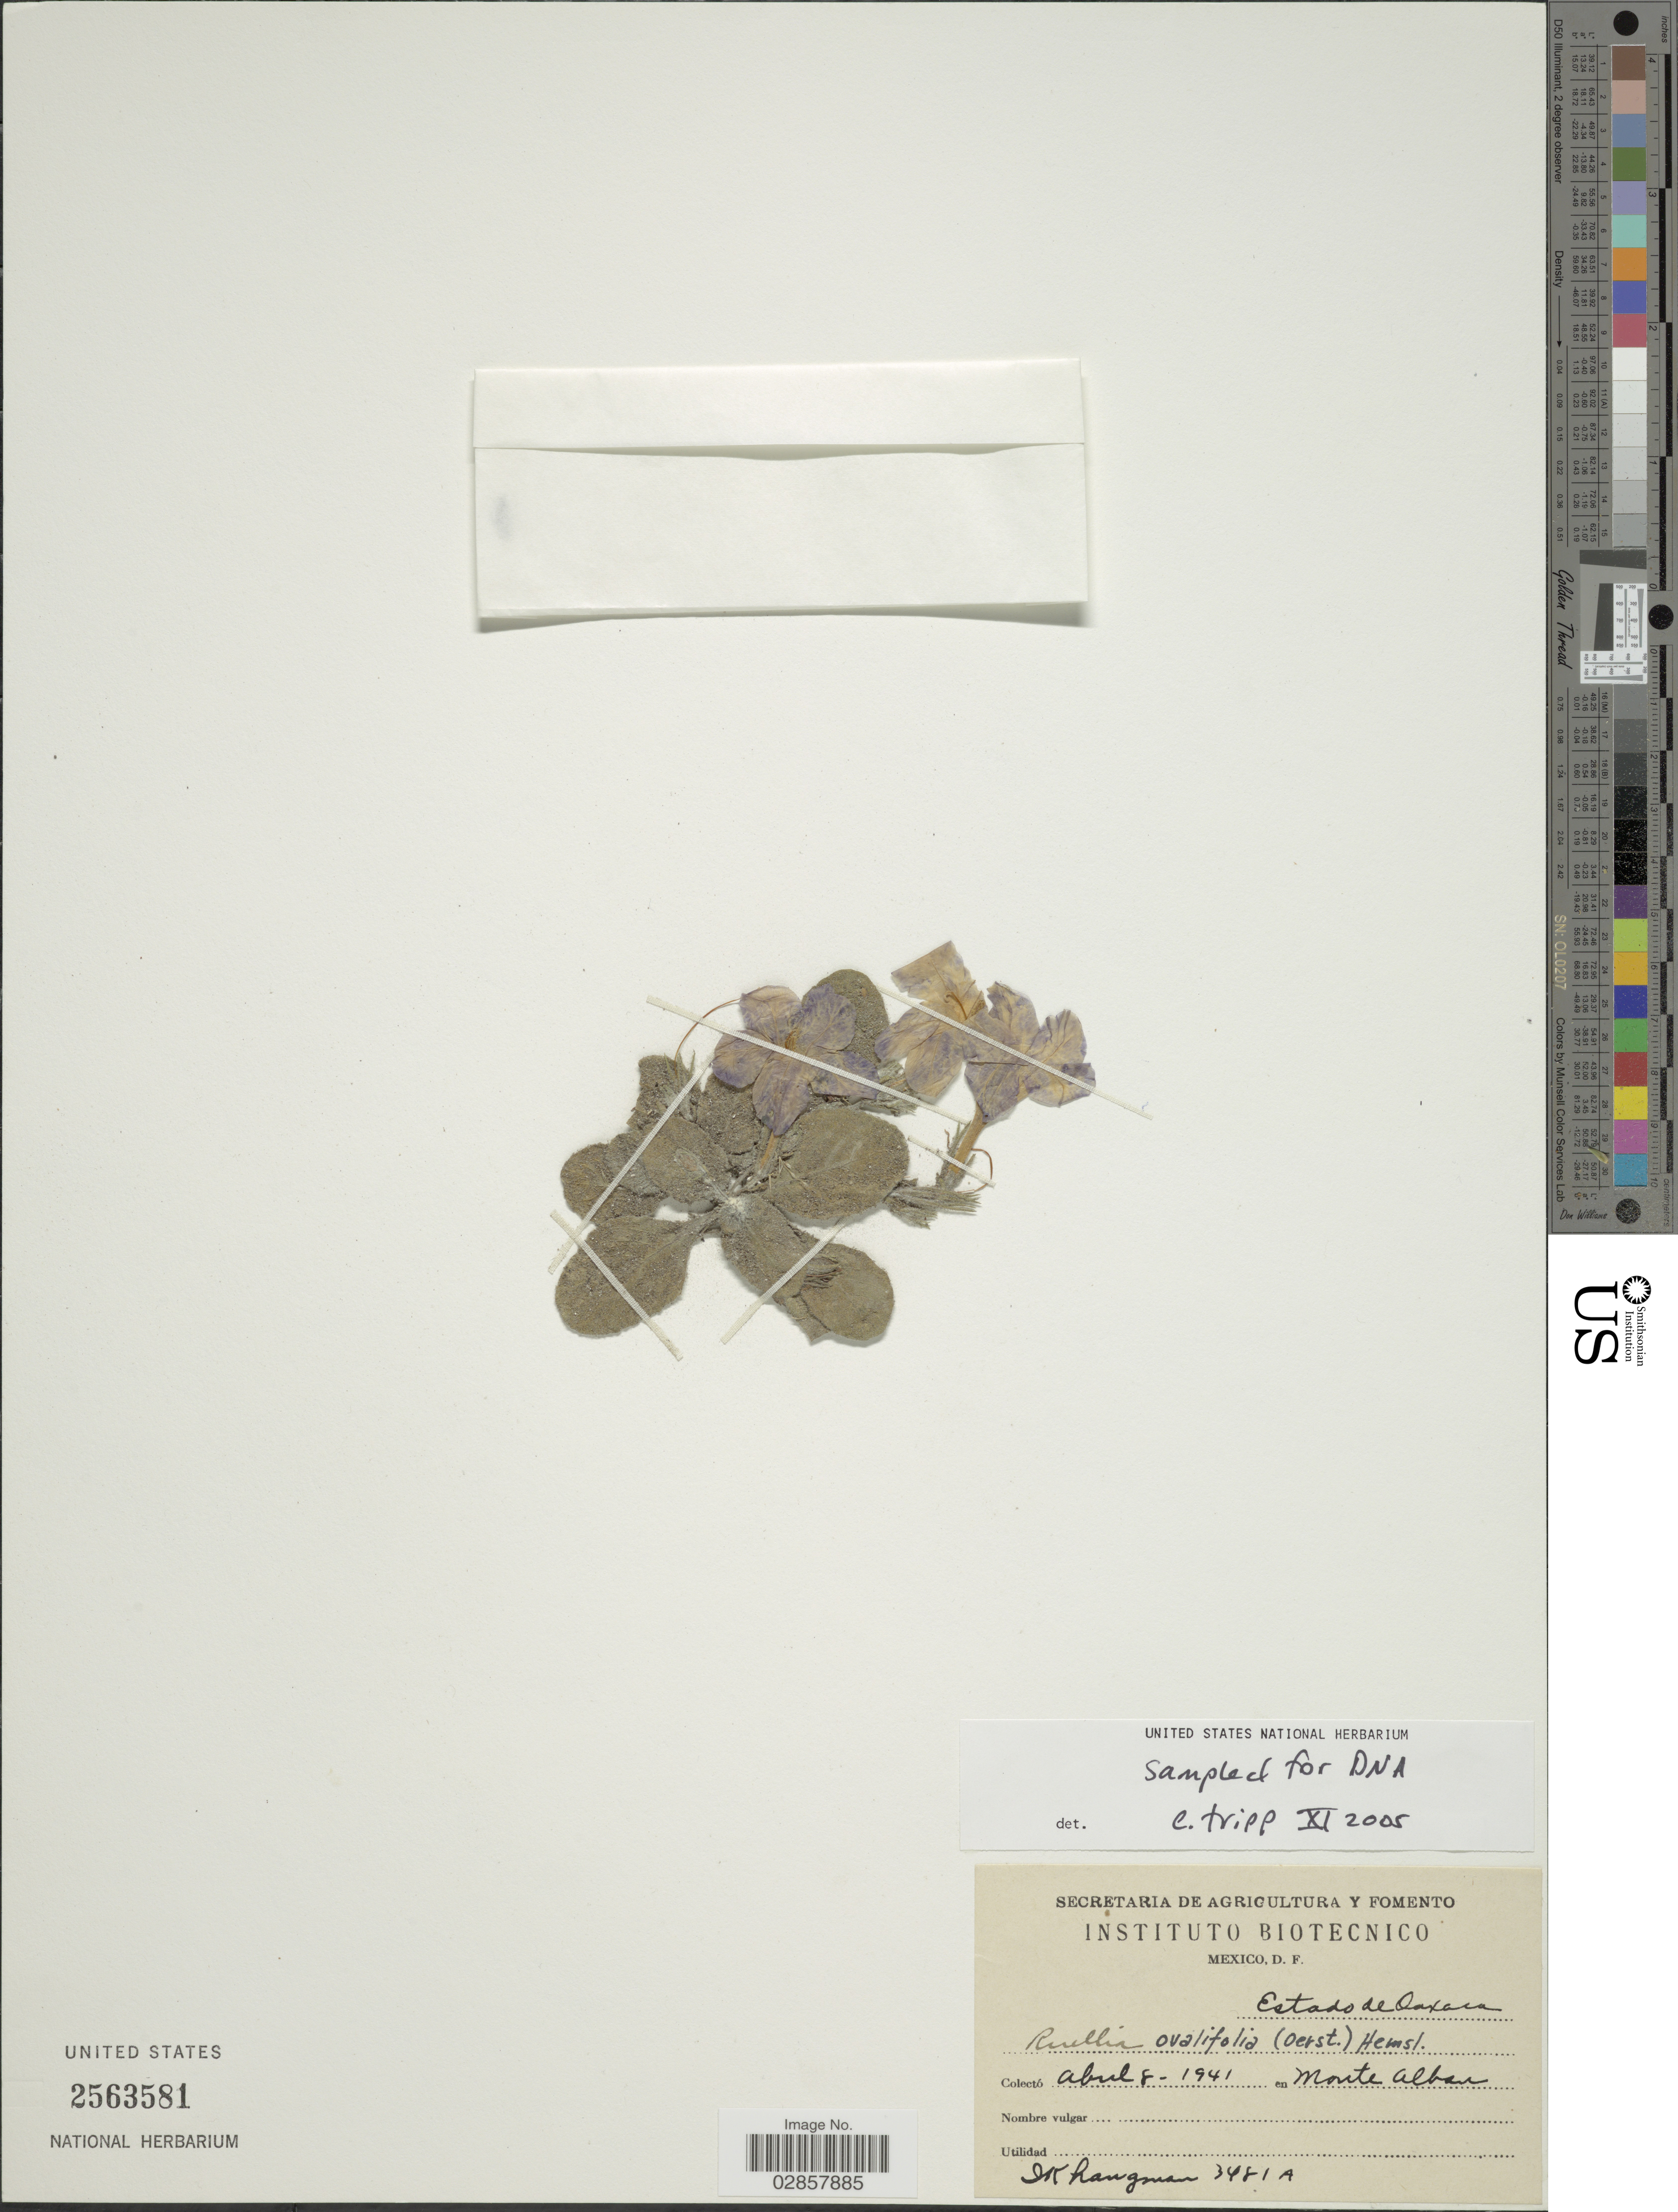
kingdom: Plantae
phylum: Tracheophyta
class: Magnoliopsida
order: Lamiales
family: Acanthaceae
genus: Ruellia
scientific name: Ruellia ovalifolia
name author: (Oerst.) Hemsl.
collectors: I. K. Langman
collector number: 3481A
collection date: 1941-04-08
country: Mexico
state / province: Oaxaca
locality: Monte Alban.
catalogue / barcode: US 2563581